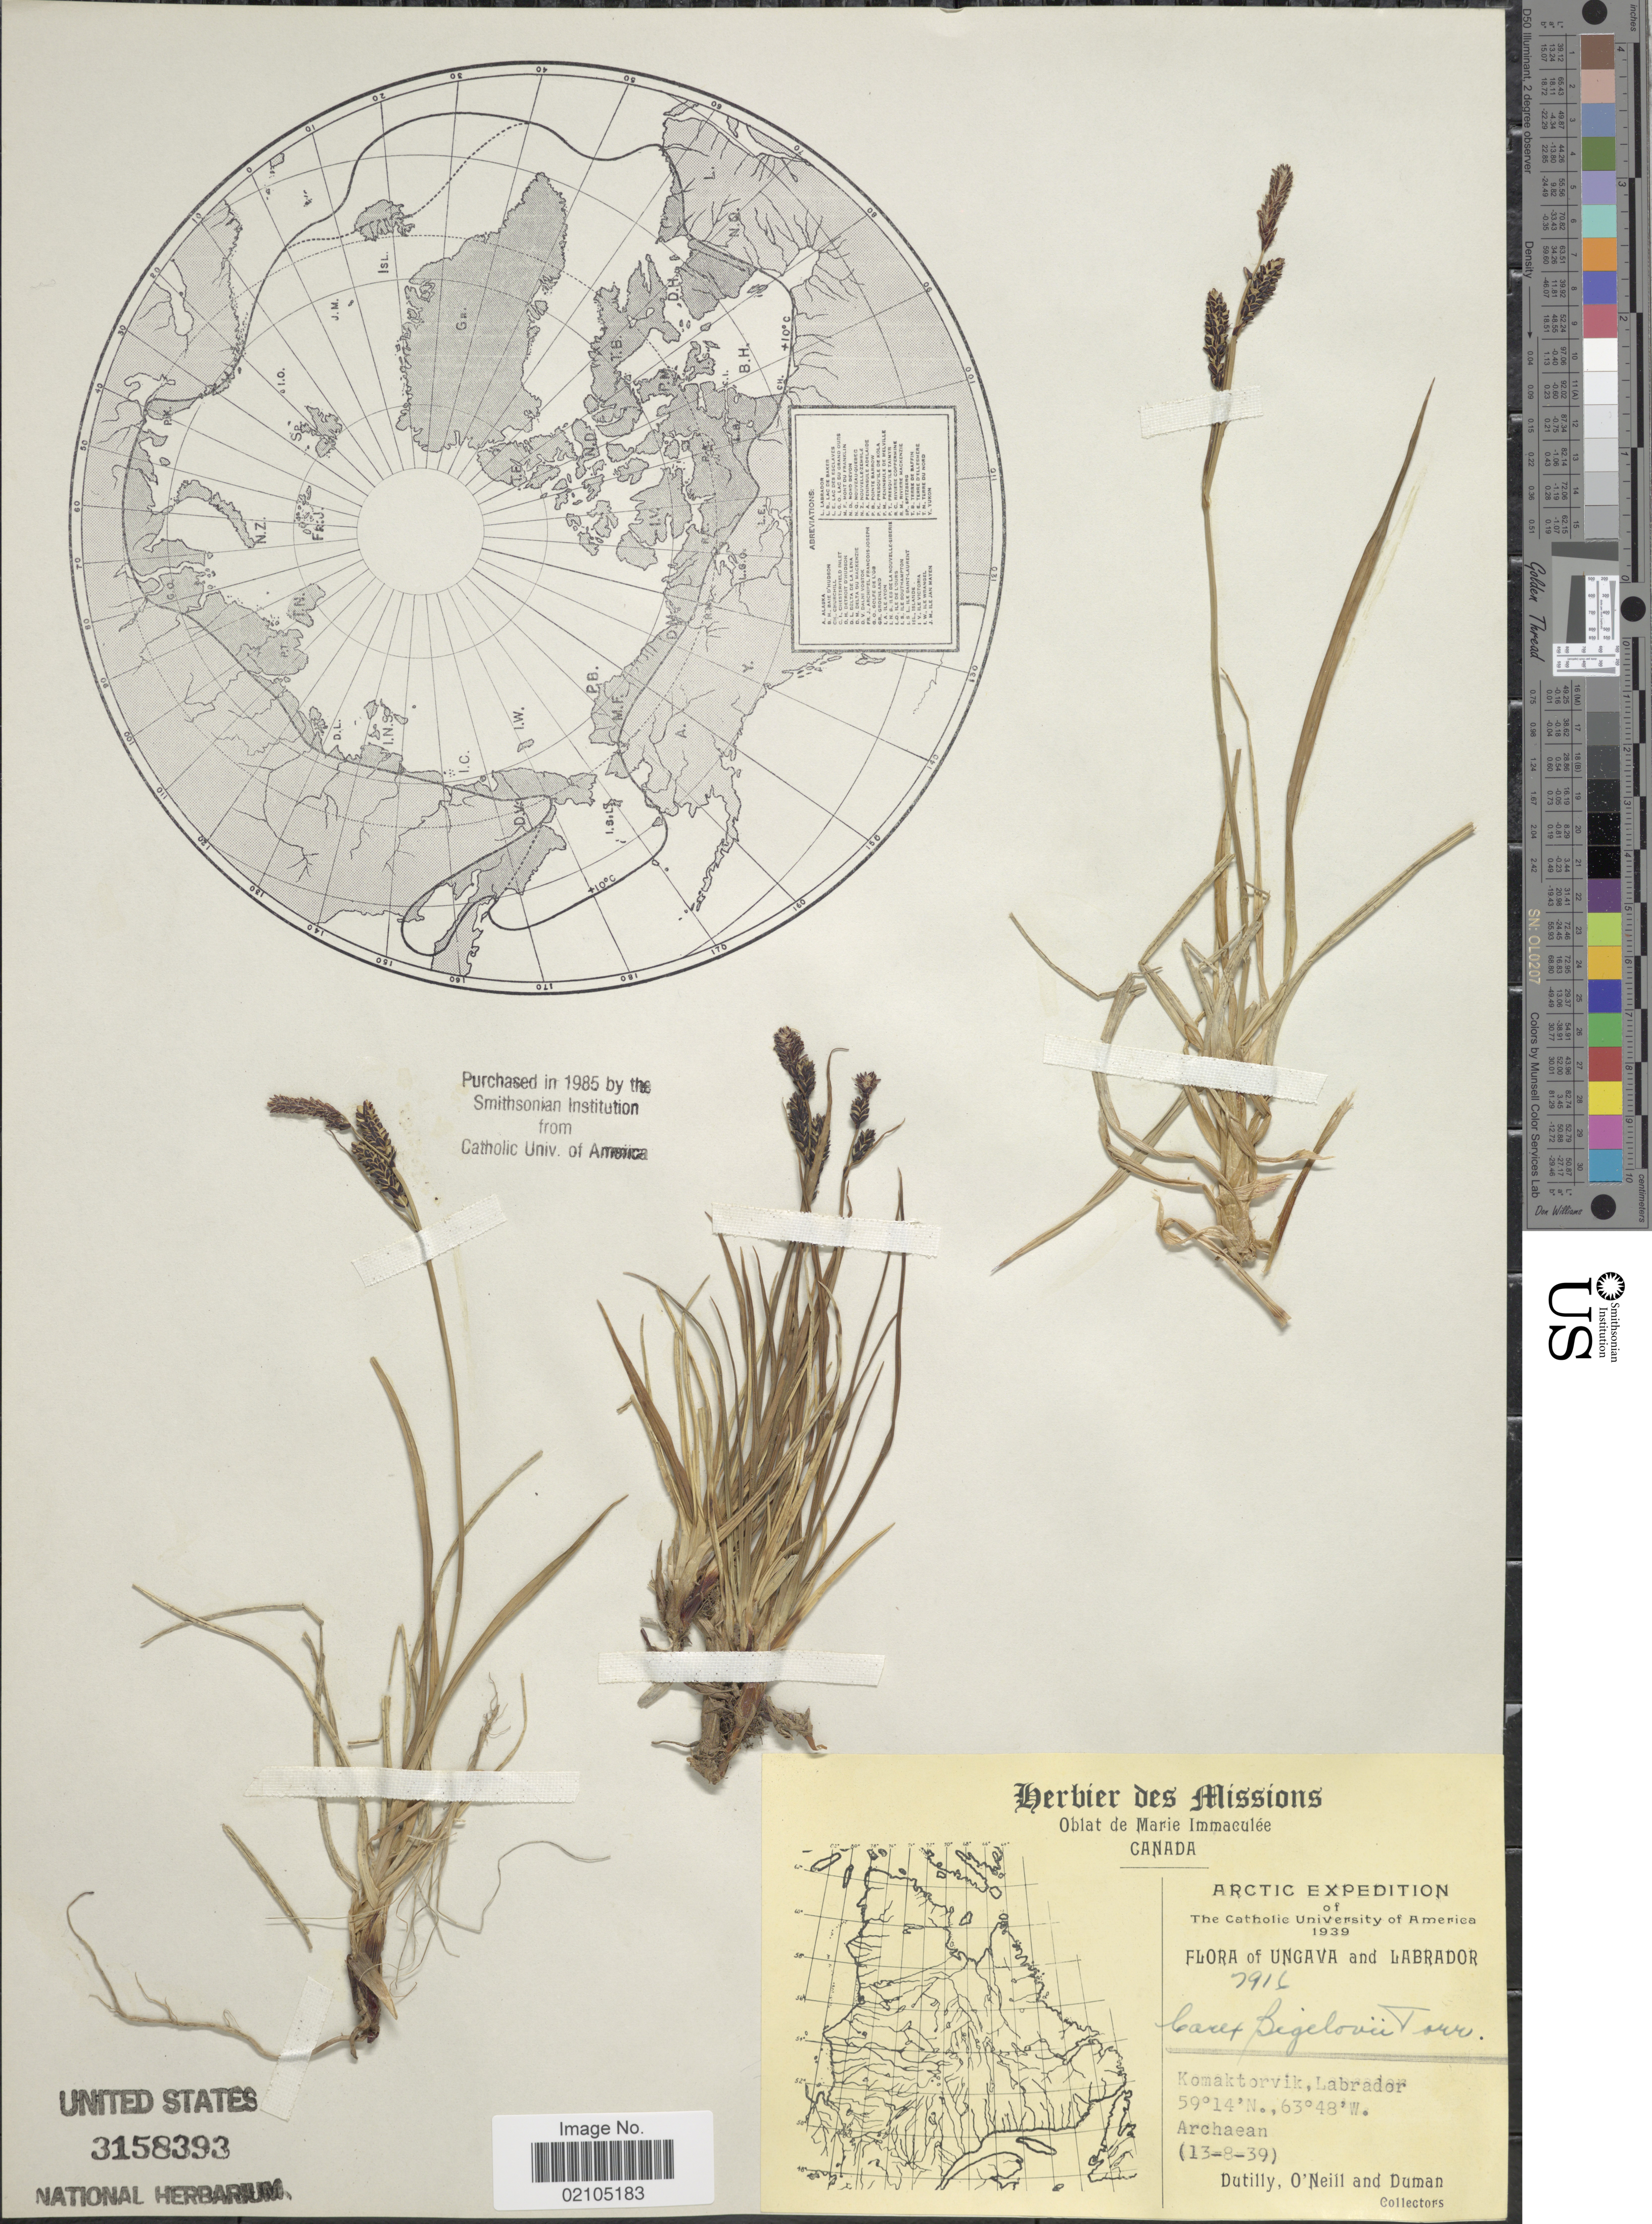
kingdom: Plantae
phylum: Tracheophyta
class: Liliopsida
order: Poales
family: Cyperaceae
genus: Carex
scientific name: Carex bigelowii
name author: Torr. ex Schwein.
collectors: -. Dutilly, -. O'Neill & -. Duman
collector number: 7916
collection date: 1939-08-13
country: Canada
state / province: Newfoundland and Labrador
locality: Ungava and Labrador. Arctic. Komaktorvik, Labrador, Archaean.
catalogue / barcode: US 3158393